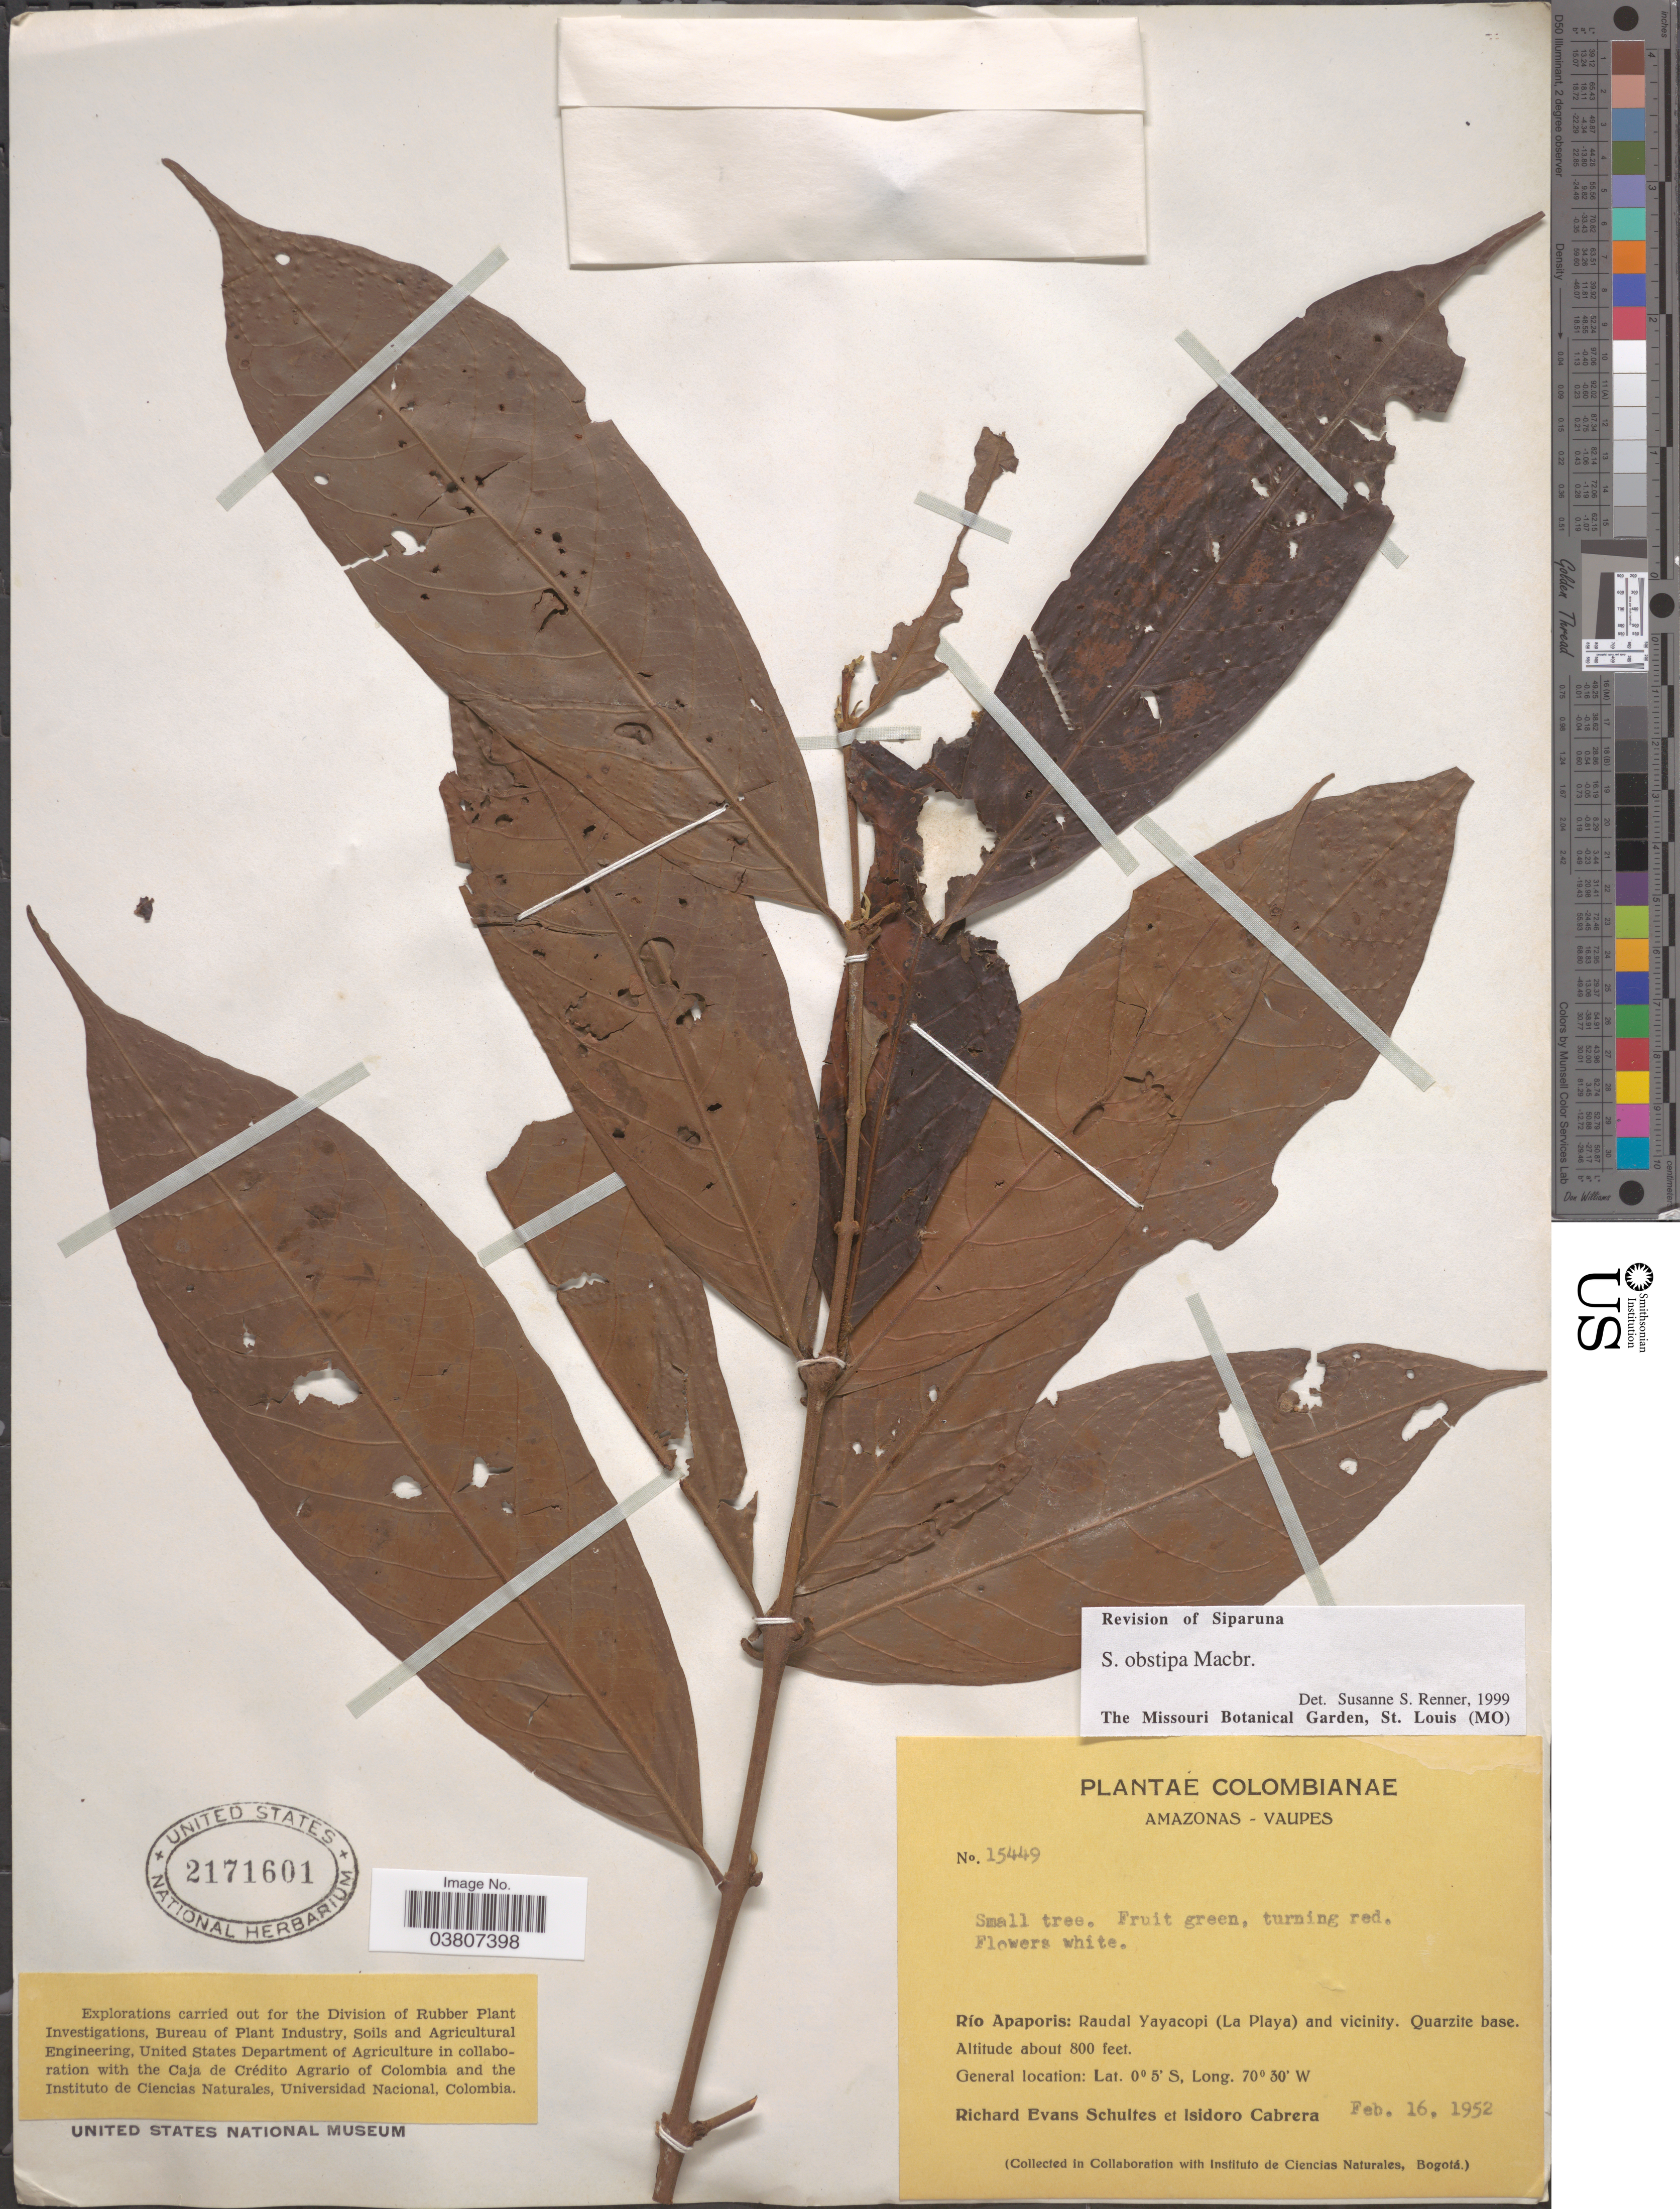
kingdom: Plantae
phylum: Tracheophyta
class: Magnoliopsida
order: Laurales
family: Siparunaceae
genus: Siparuna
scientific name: Siparuna obstipa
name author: J.F. Macbr.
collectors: R. E. Schultes & I. Cabrera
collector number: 15449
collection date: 1952-02-16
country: Colombia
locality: Amazonas-Vaupes. Río Apaporis: Raudal Yayacopi (La Playa) and vicinity. Quarzite base.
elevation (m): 244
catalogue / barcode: US 2171601